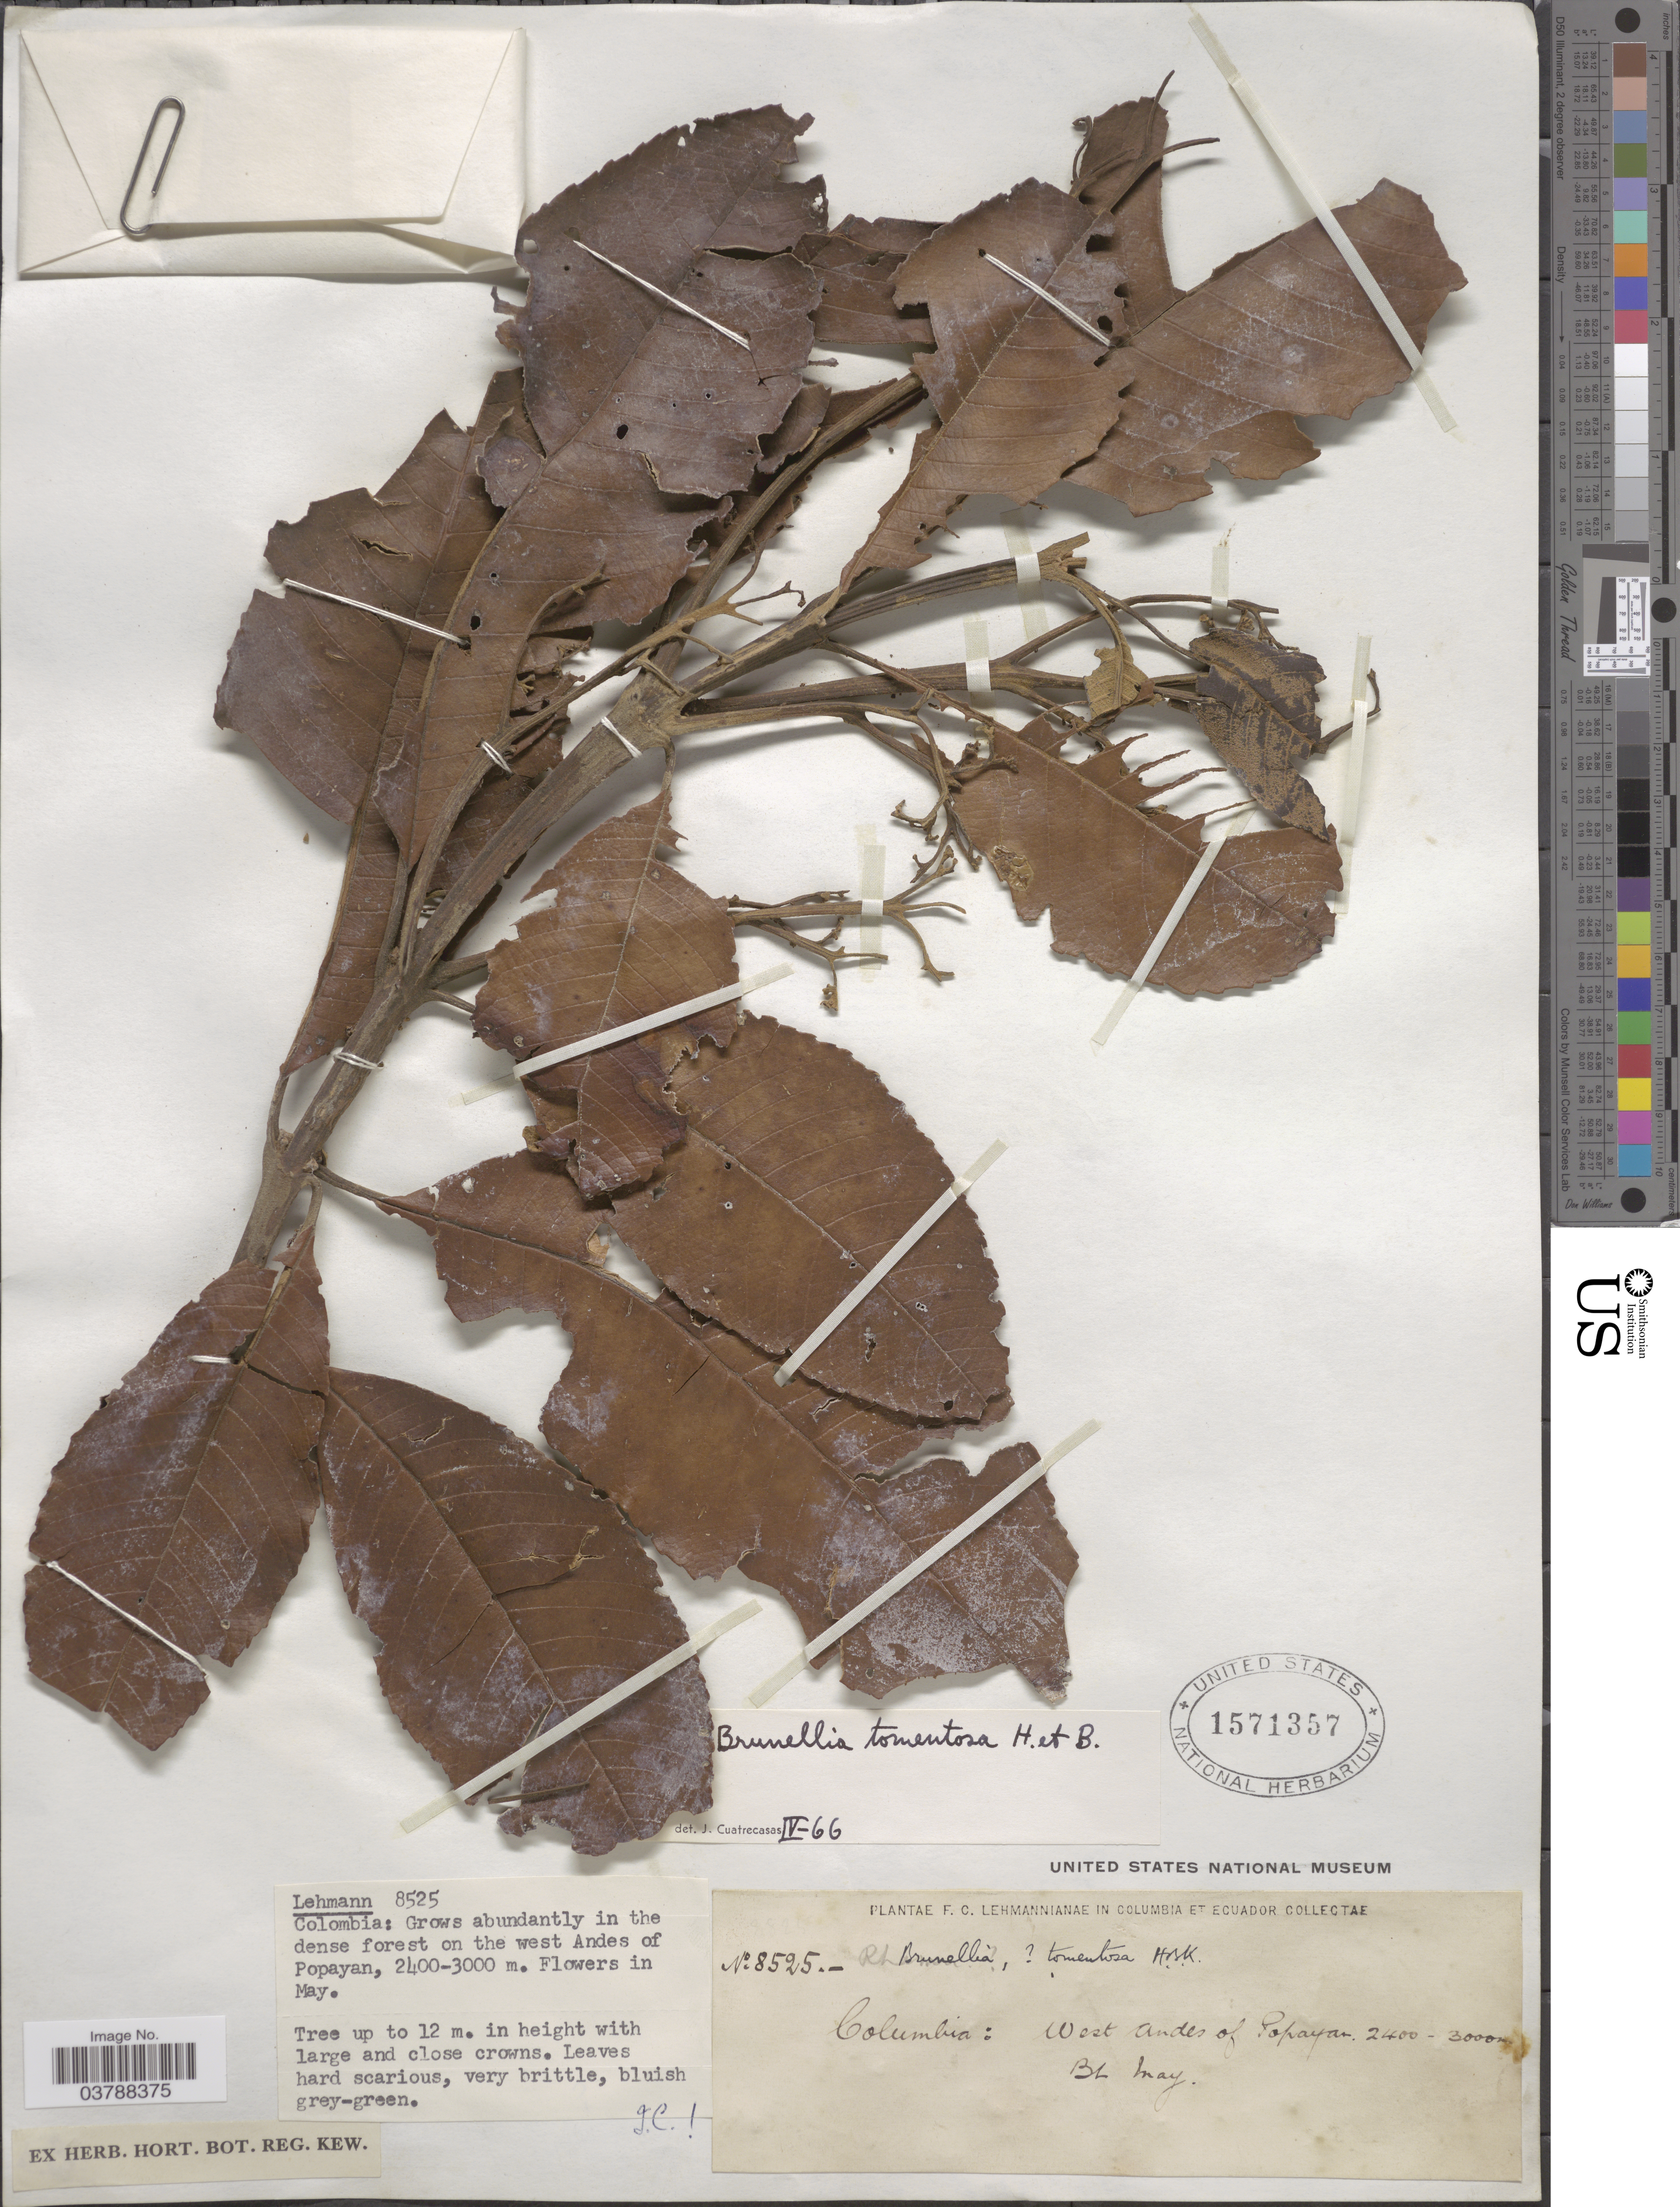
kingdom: Plantae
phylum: Tracheophyta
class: Magnoliopsida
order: Oxalidales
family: Brunelliaceae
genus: Brunellia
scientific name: Brunellia tomentosa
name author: Humb. & Bonpl.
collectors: F. C. Lehmann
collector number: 8525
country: Colombia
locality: West Andes of Popayan.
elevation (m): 2400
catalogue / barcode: US 1571357